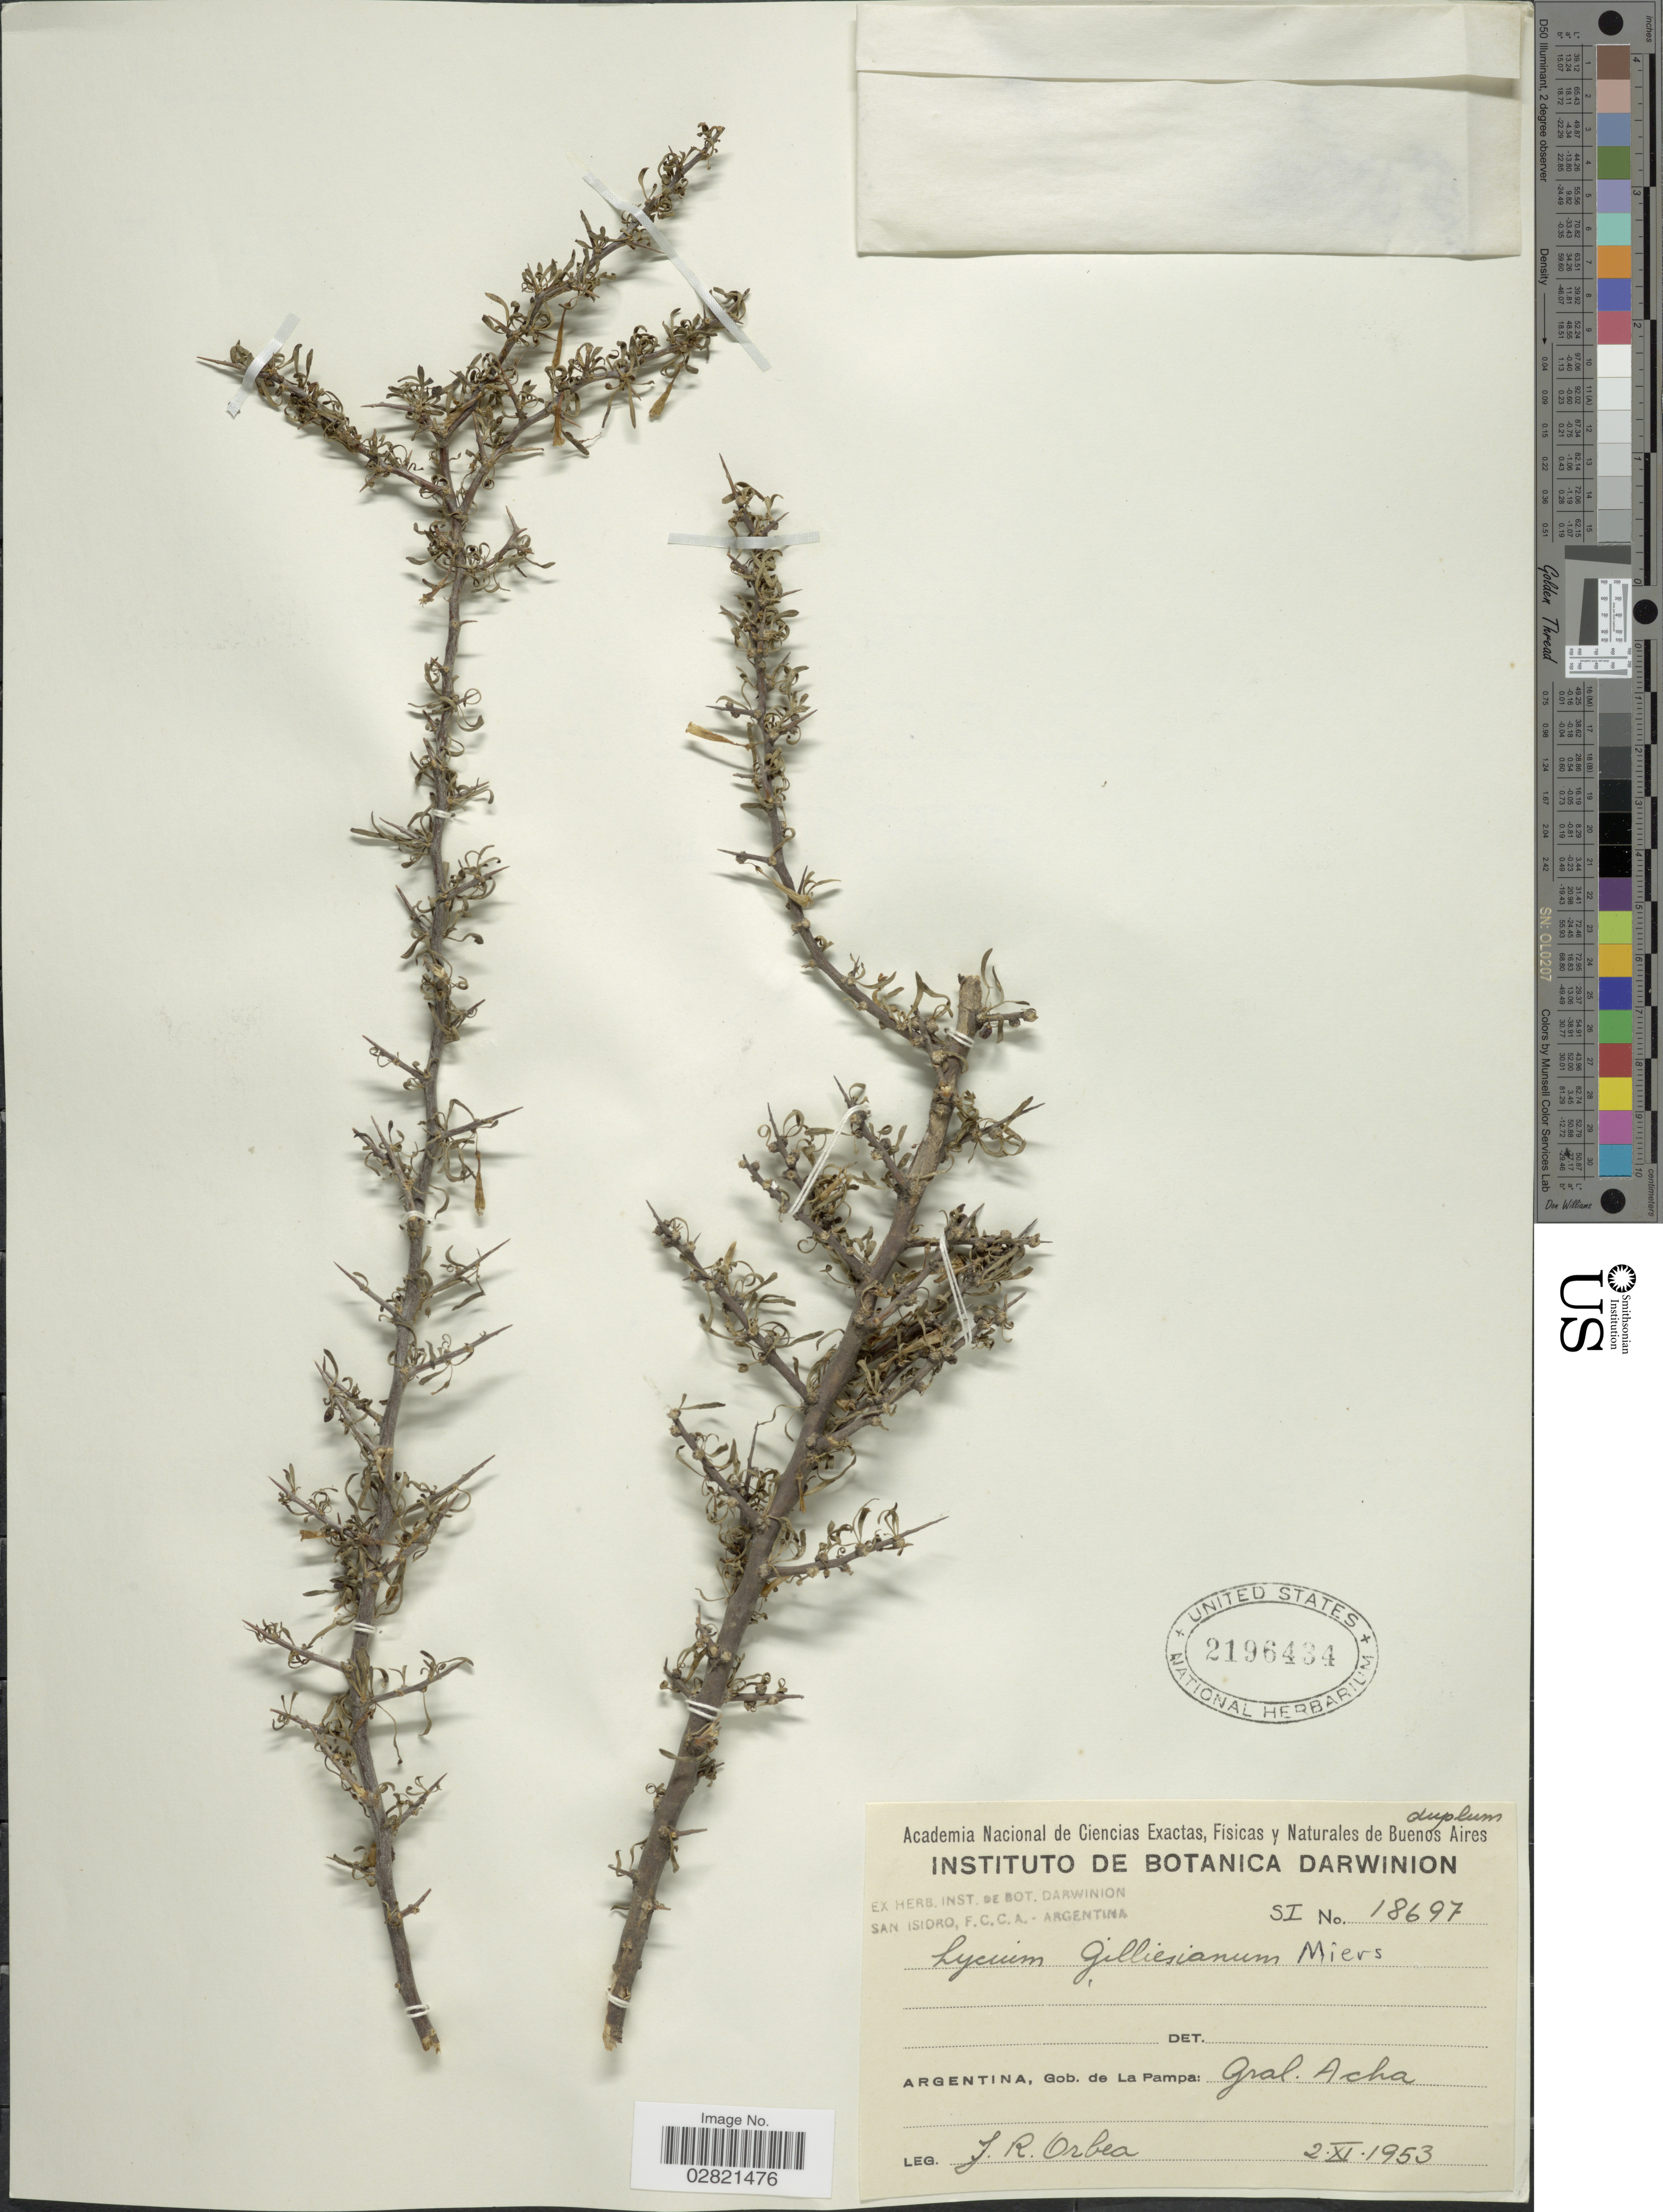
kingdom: Plantae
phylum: Tracheophyta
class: Magnoliopsida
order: Solanales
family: Solanaceae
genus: Lycium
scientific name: Lycium gilliesianum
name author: Miers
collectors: J. Orbea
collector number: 18697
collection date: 1953-11-02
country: Argentina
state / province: La Pampa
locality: Argentina, Gob. de La Pampa: Gral. Acha.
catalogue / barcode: US 2196434